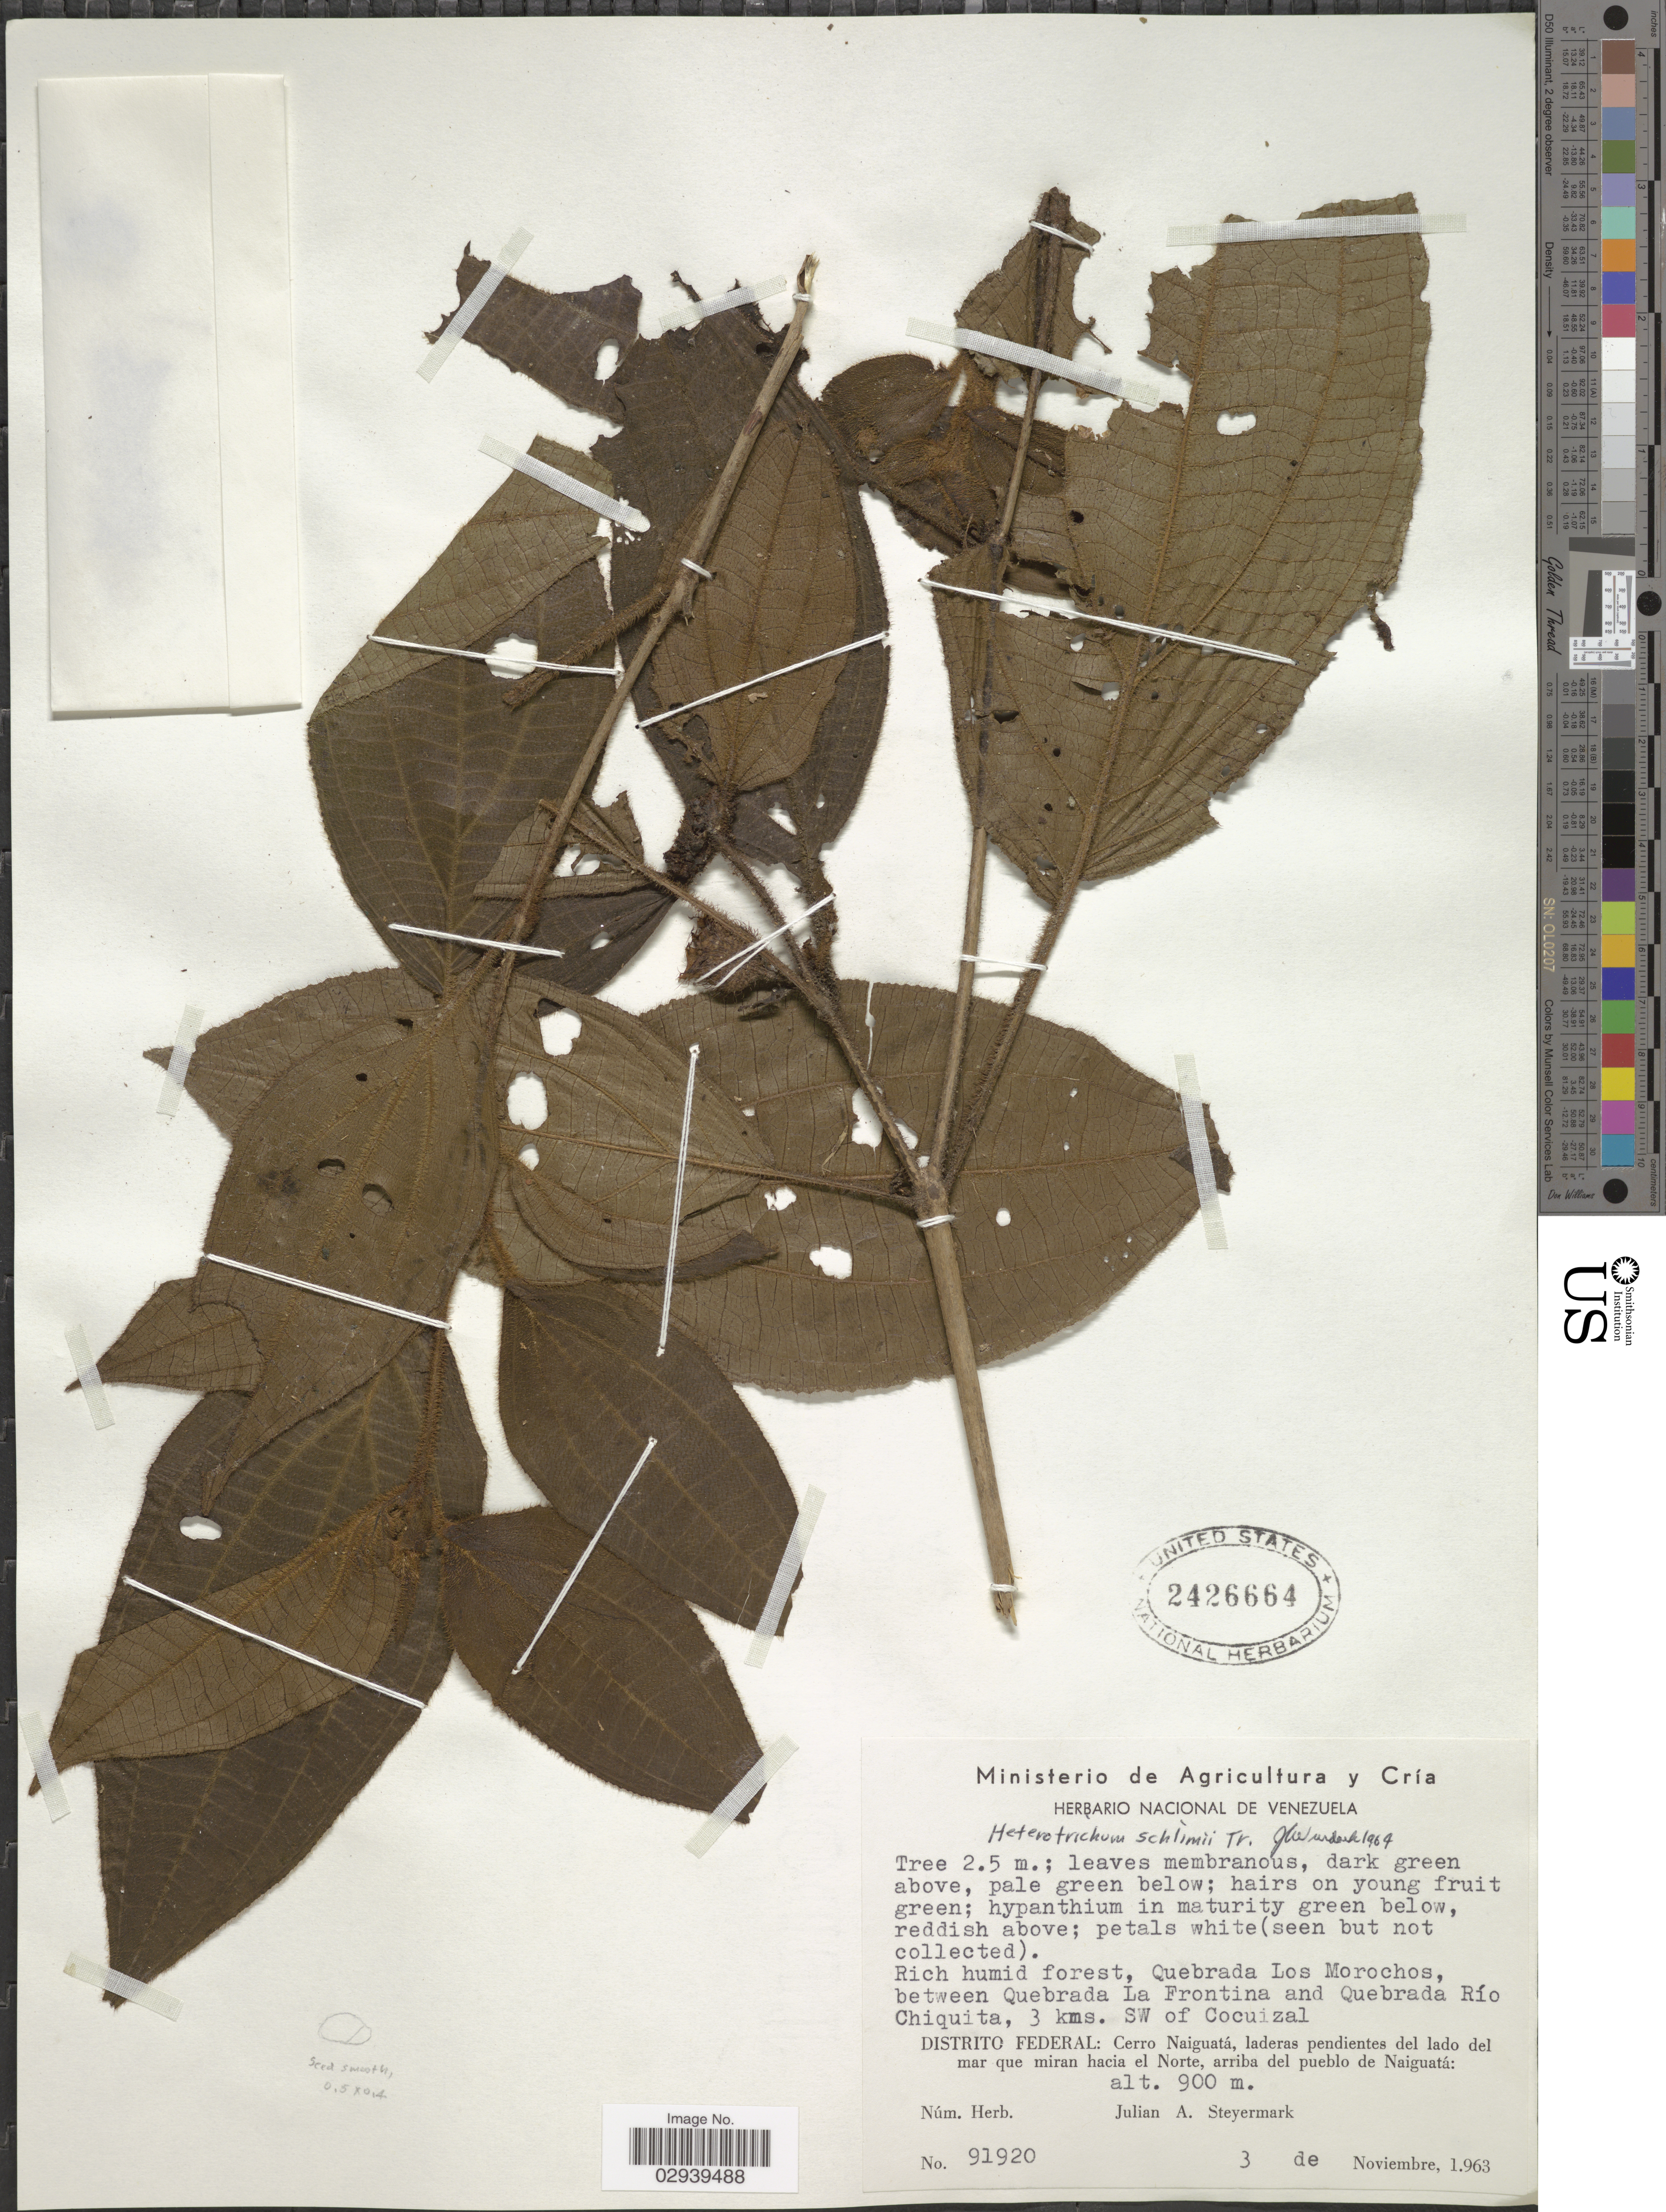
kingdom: Plantae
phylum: Tracheophyta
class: Magnoliopsida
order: Myrtales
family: Melastomataceae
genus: Miconia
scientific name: Miconia funckii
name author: Wurdack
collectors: J. Steyermark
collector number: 91920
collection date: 1963-11-03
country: Venezuela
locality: Quebrada Los Morochos, between Quebrada La Frontina and Quebrada Río Chiquita, 3 kms. SW of Cocuizal, Distrito Federal: Cerro Naiguatá, laderas pendientes del lado del mar que miran hacia el Norte, arriba del pueblo de Naiguatá.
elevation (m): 900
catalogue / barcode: US 2426664